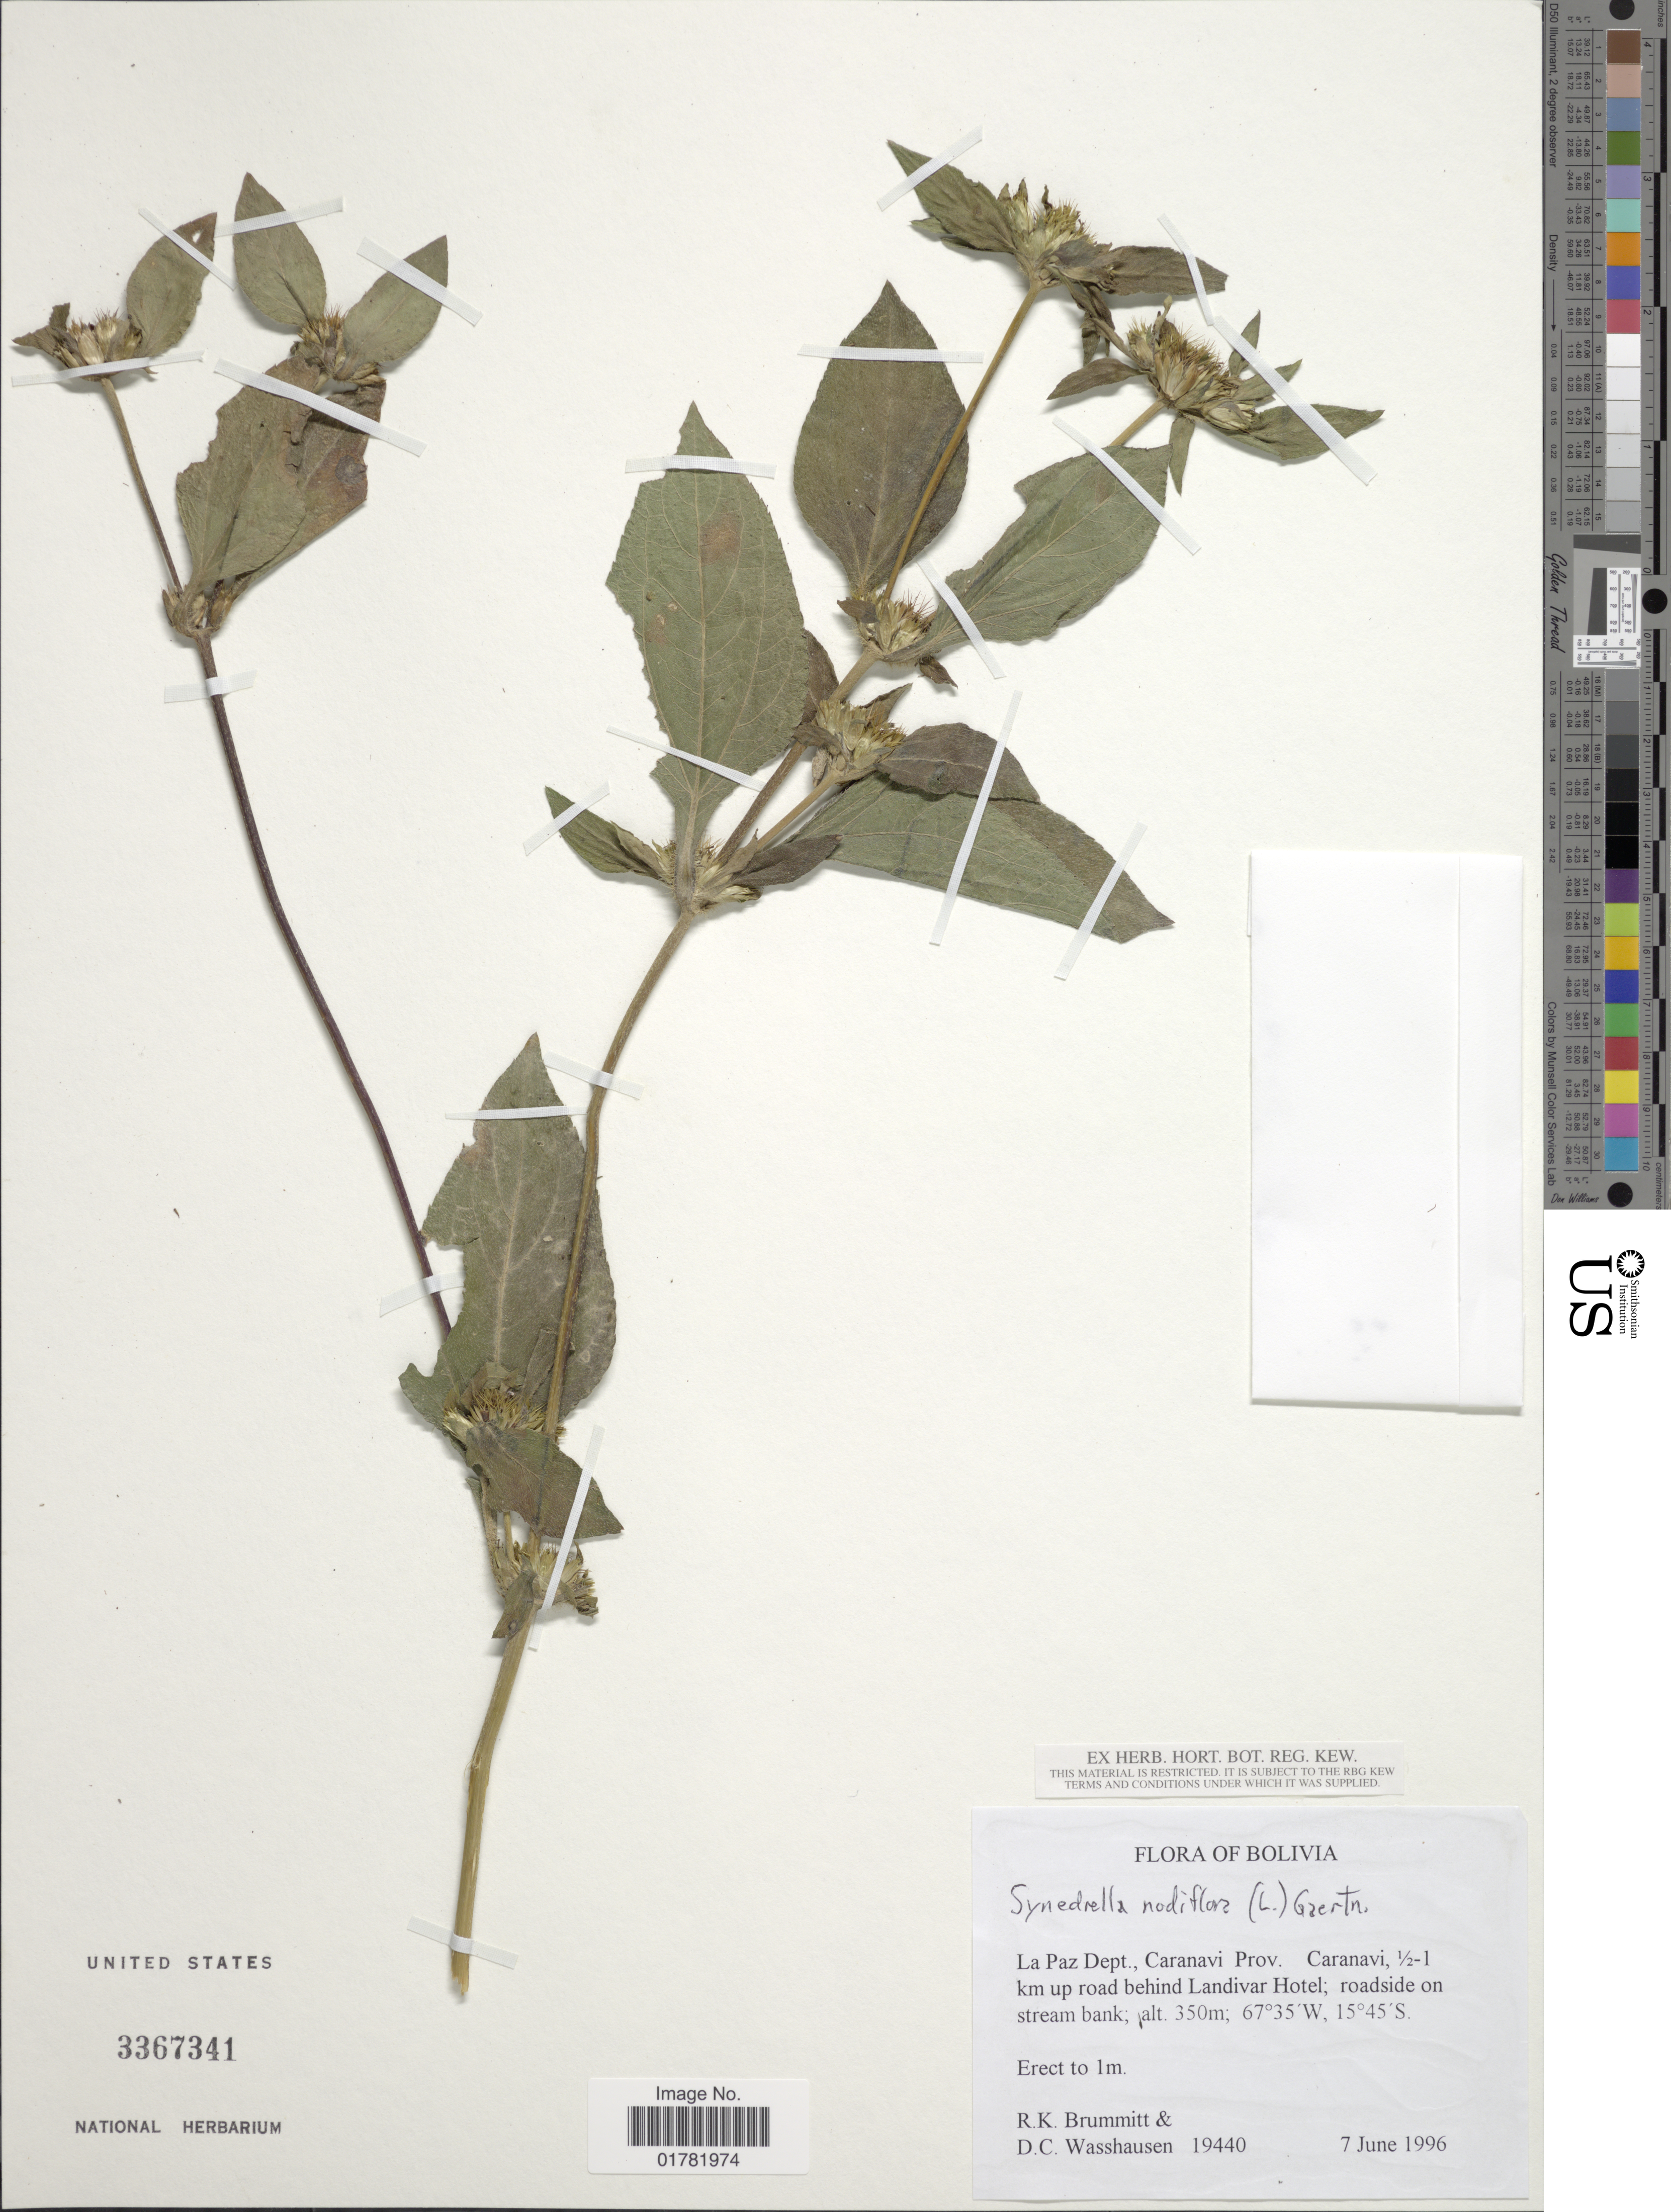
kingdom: Plantae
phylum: Tracheophyta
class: Magnoliopsida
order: Asterales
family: Asteraceae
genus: Synedrella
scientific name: Synedrella nodiflora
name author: (L.) Gaertn.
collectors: R. Brummitt & D. C. Wasshausen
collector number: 19440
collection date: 1996-06-07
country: Bolivia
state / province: La Paz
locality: La Paz Dept., Caranavi Prov. Caranavi, ½-1 km up road behind Landivar Hotel; roadside on streambank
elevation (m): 350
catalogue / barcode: US 3367341